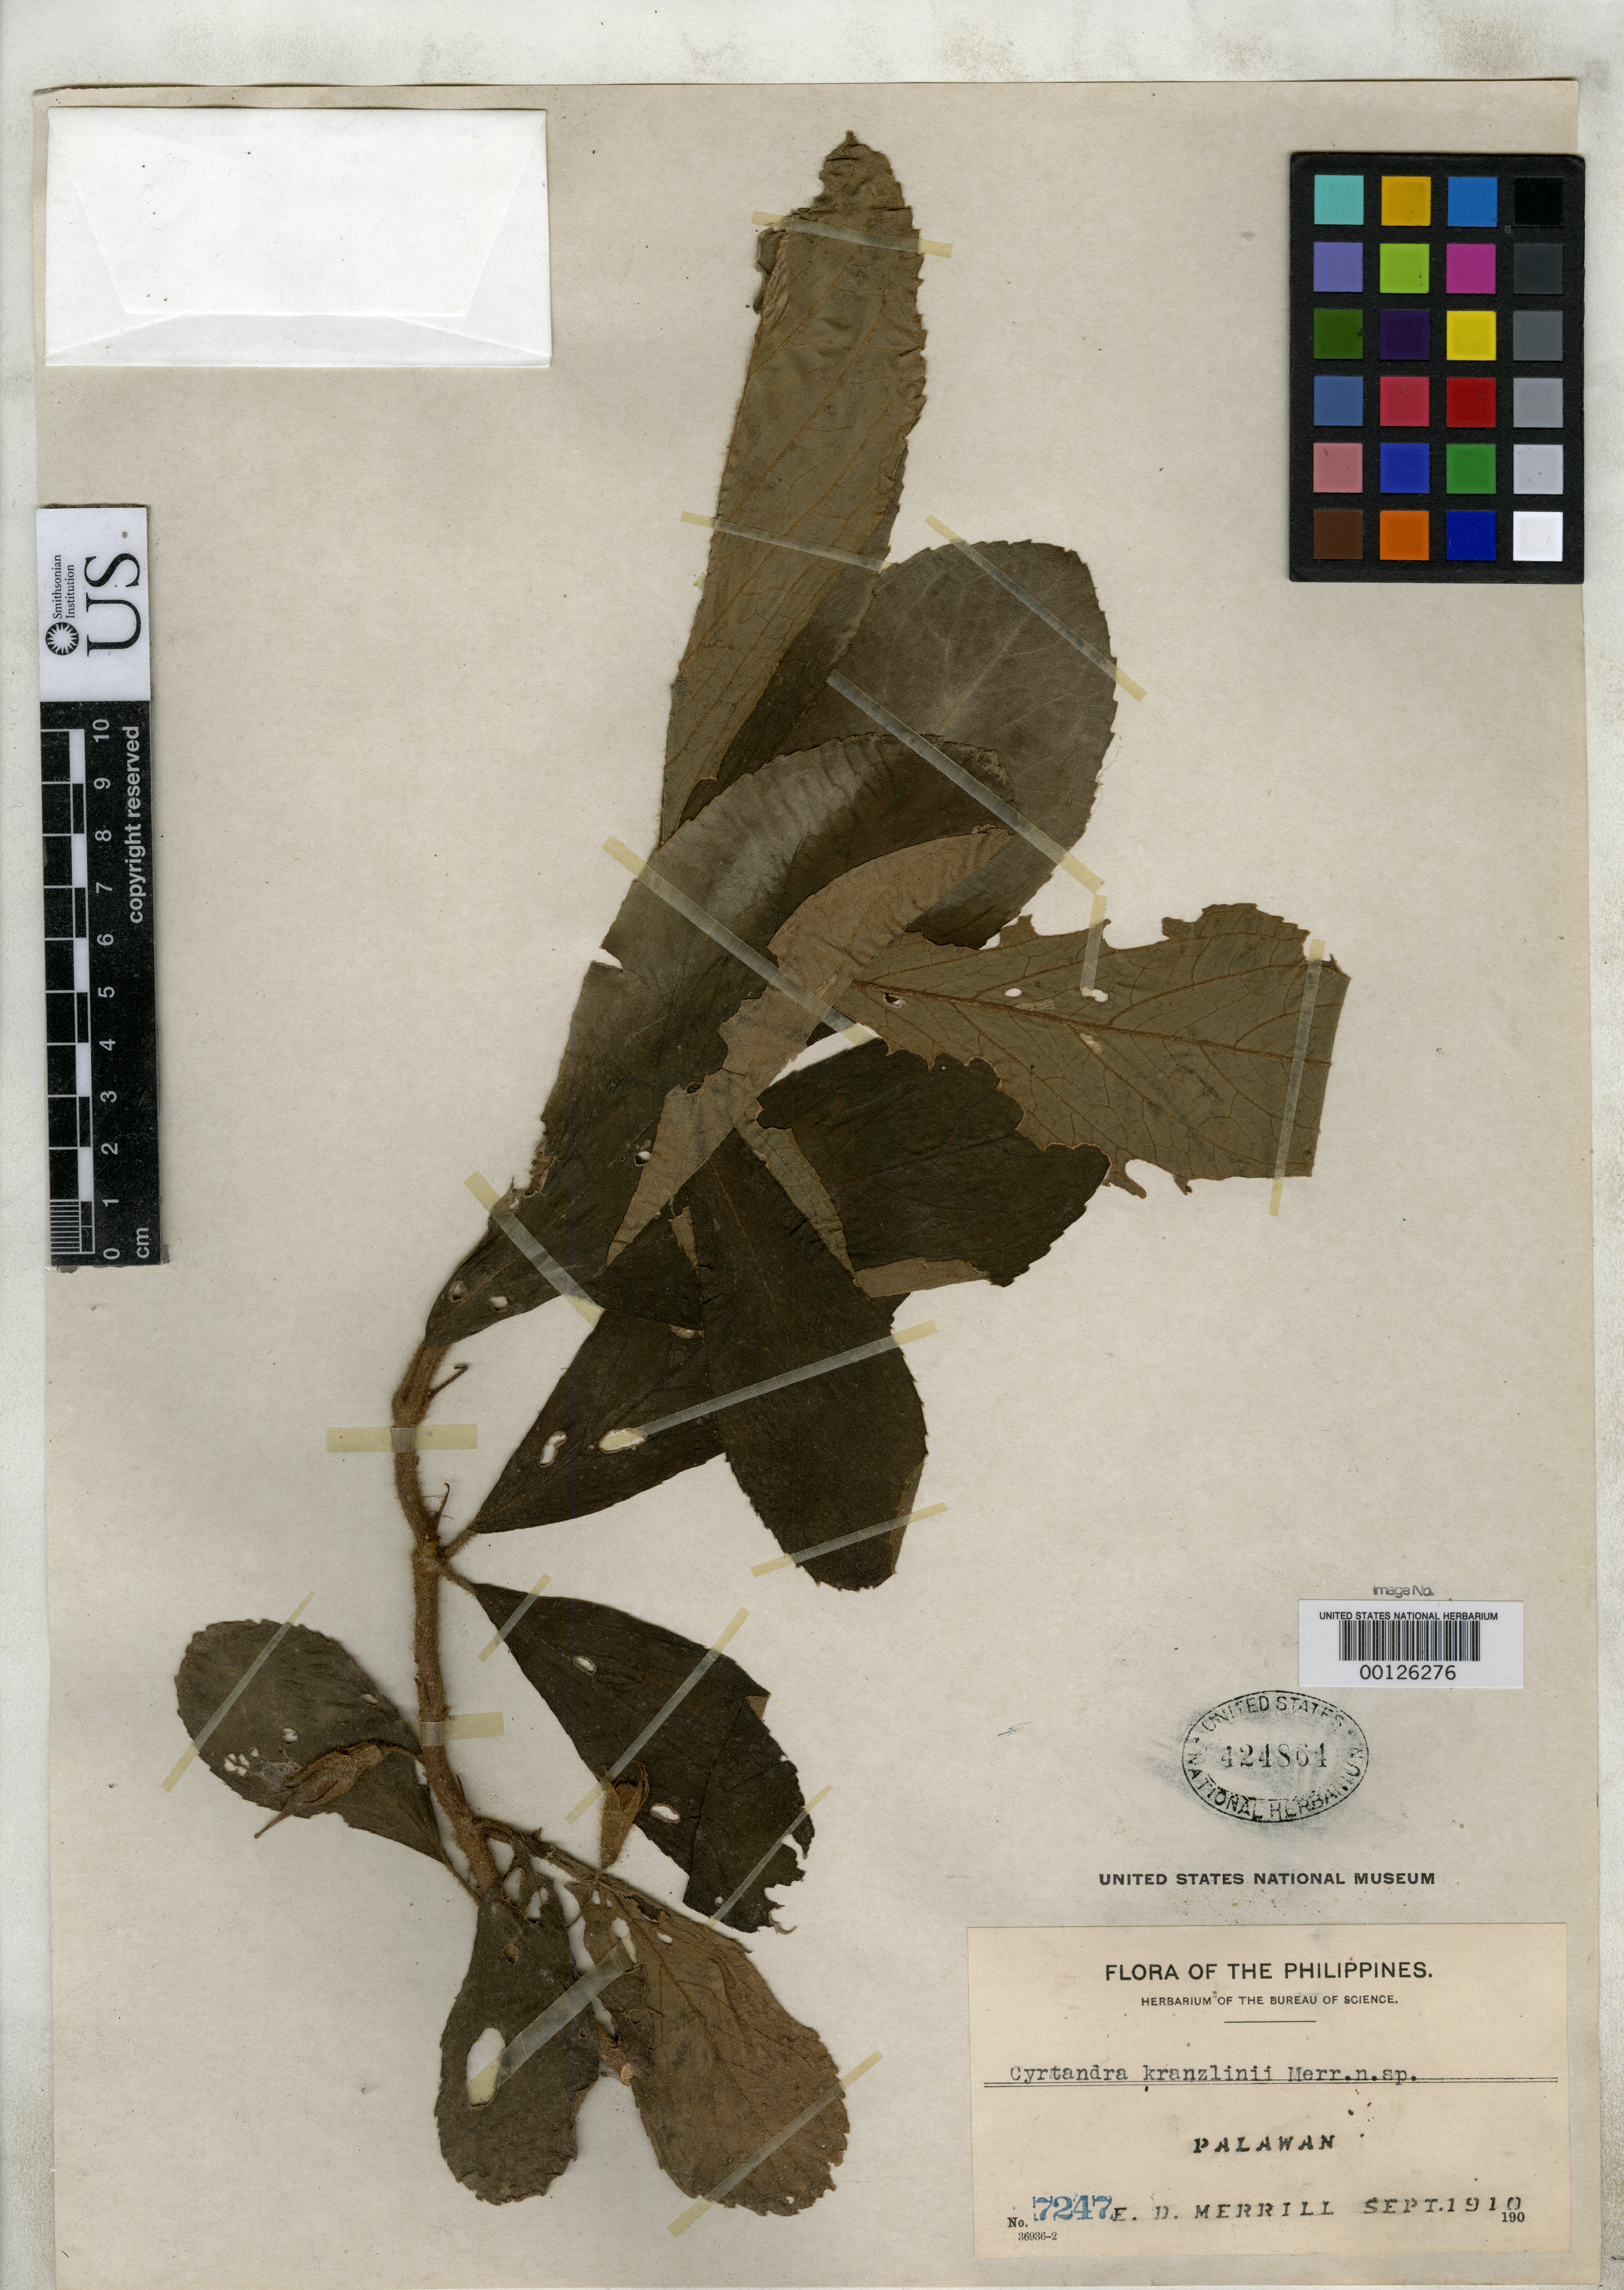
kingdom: Plantae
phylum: Tracheophyta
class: Magnoliopsida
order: Lamiales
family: Gesneriaceae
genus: Cyrtandra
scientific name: Cyrtandra kraenzlinii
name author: Merr.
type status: Isolectotype; Type Collection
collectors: E. D. Merrill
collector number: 7247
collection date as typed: Sep 1910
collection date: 1910-09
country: Philippines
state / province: Mimaropa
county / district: Palawan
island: Palawan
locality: Malamapaya Bay, Binaloan.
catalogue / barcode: US 424864